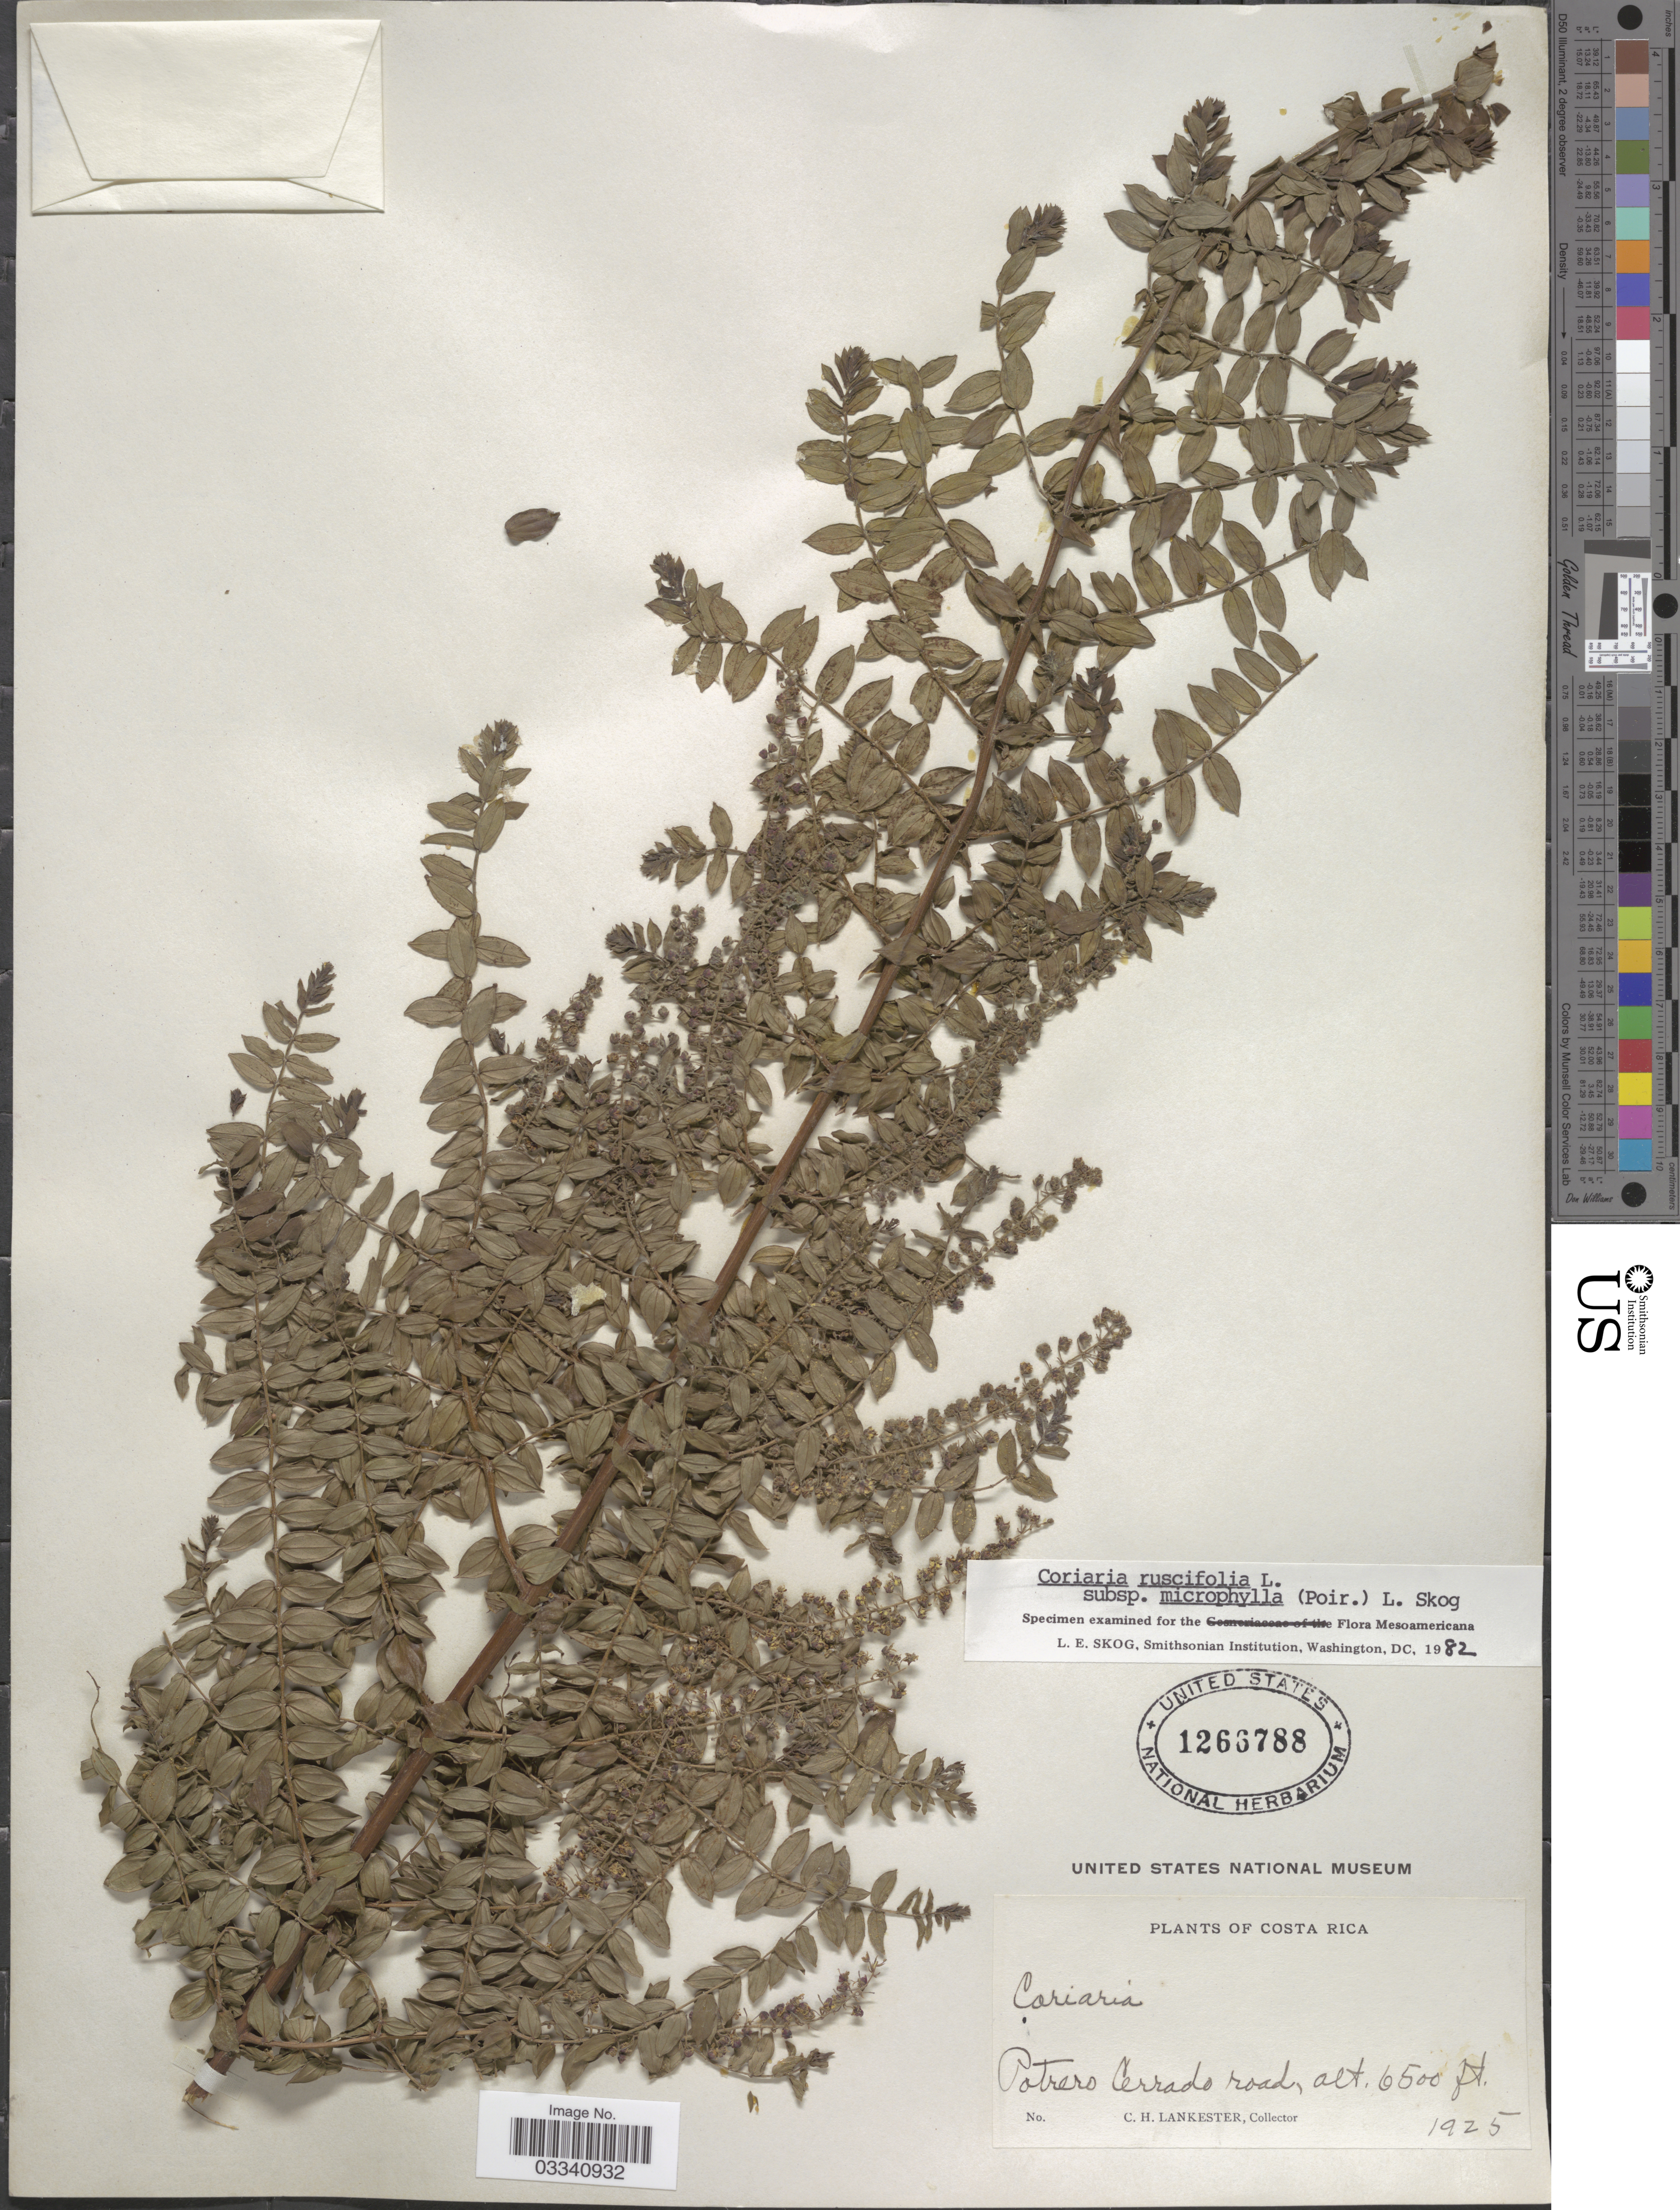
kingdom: Plantae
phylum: Tracheophyta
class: Magnoliopsida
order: Cucurbitales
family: Coriariaceae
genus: Coriaria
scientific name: Coriaria ruscifolia subsp. microphylla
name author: (Poir.) L.E. Skog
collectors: C. H. Lankester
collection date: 1925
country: Costa Rica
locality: Potrero Cerrado road.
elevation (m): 1981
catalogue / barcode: US 1266788